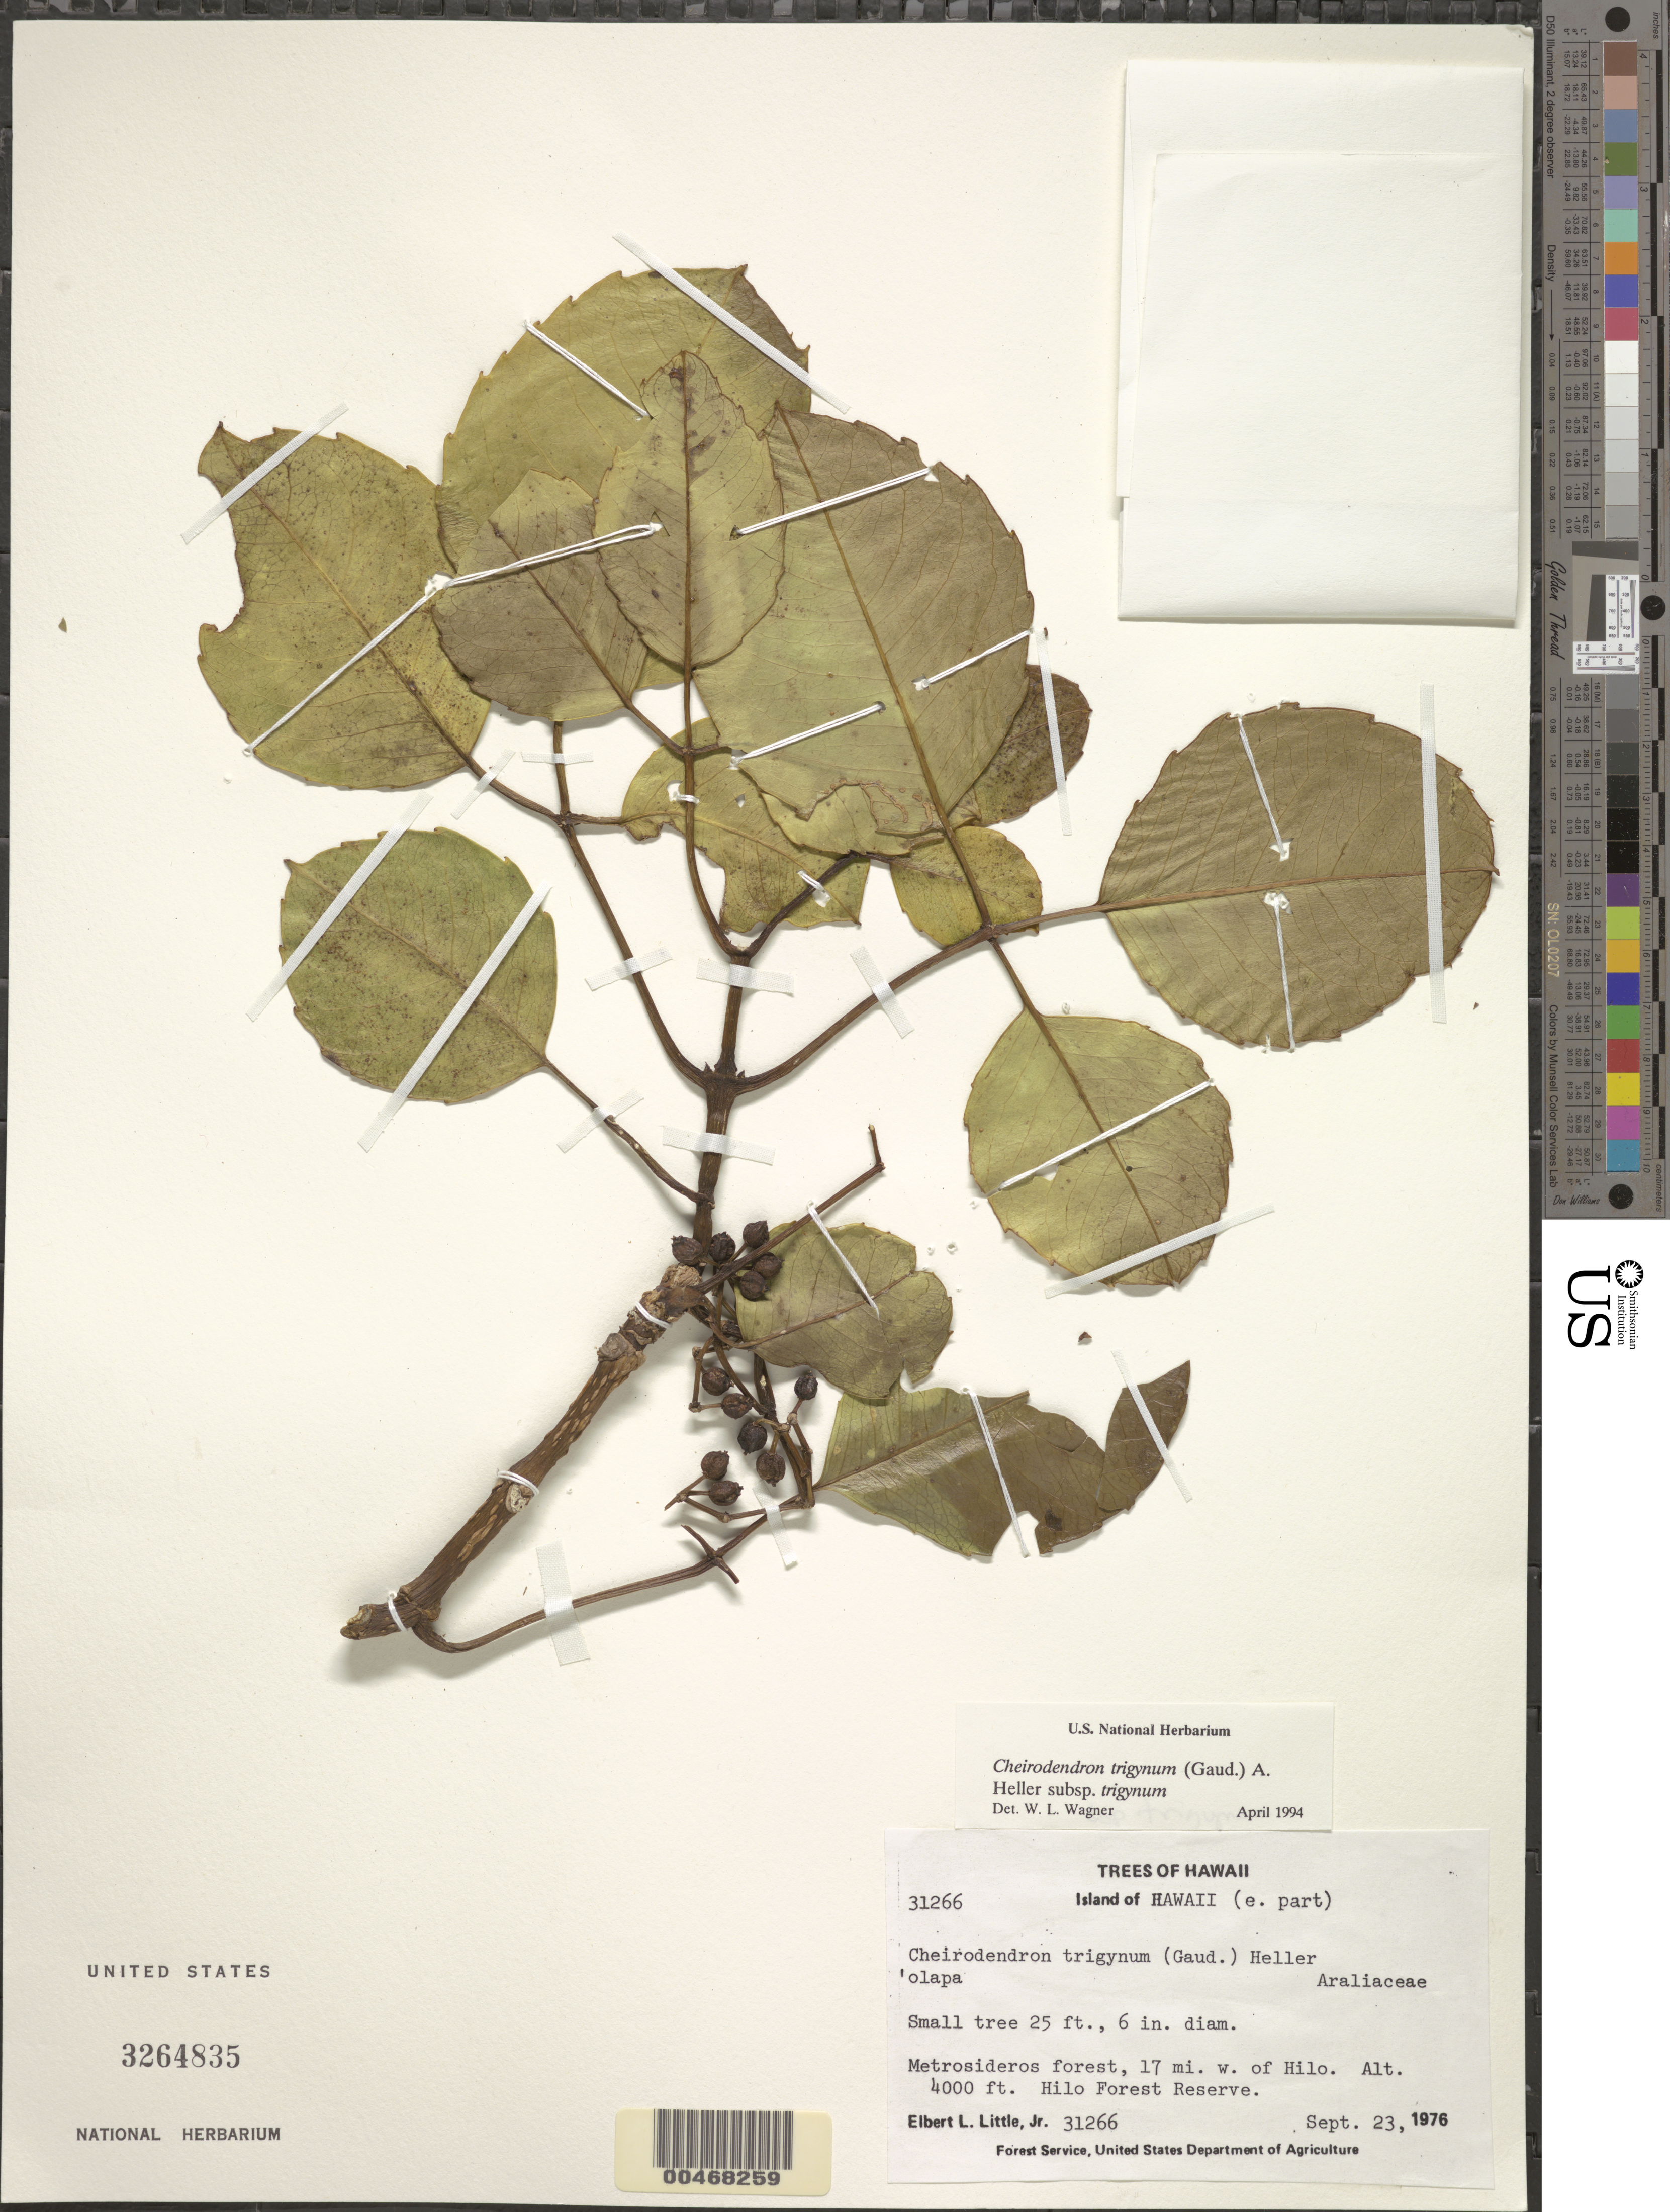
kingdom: Plantae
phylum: Tracheophyta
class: Magnoliopsida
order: Apiales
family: Araliaceae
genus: Cheirodendron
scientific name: Cheirodendron trigynum subsp. trigynum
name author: (Gaudich.) A. Heller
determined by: Wagner, W. L., (BOT), Smithsonian Institution - National Museum of Natural History (UNITED STATES)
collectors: E. L. Little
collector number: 31266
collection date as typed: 23 Sep 1976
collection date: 1976-09-23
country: United States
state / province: Hawaii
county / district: Hawaii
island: Hawaii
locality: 17 mi W of Hilo, Hilo Forest Reserve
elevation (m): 1219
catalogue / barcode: US 3264835